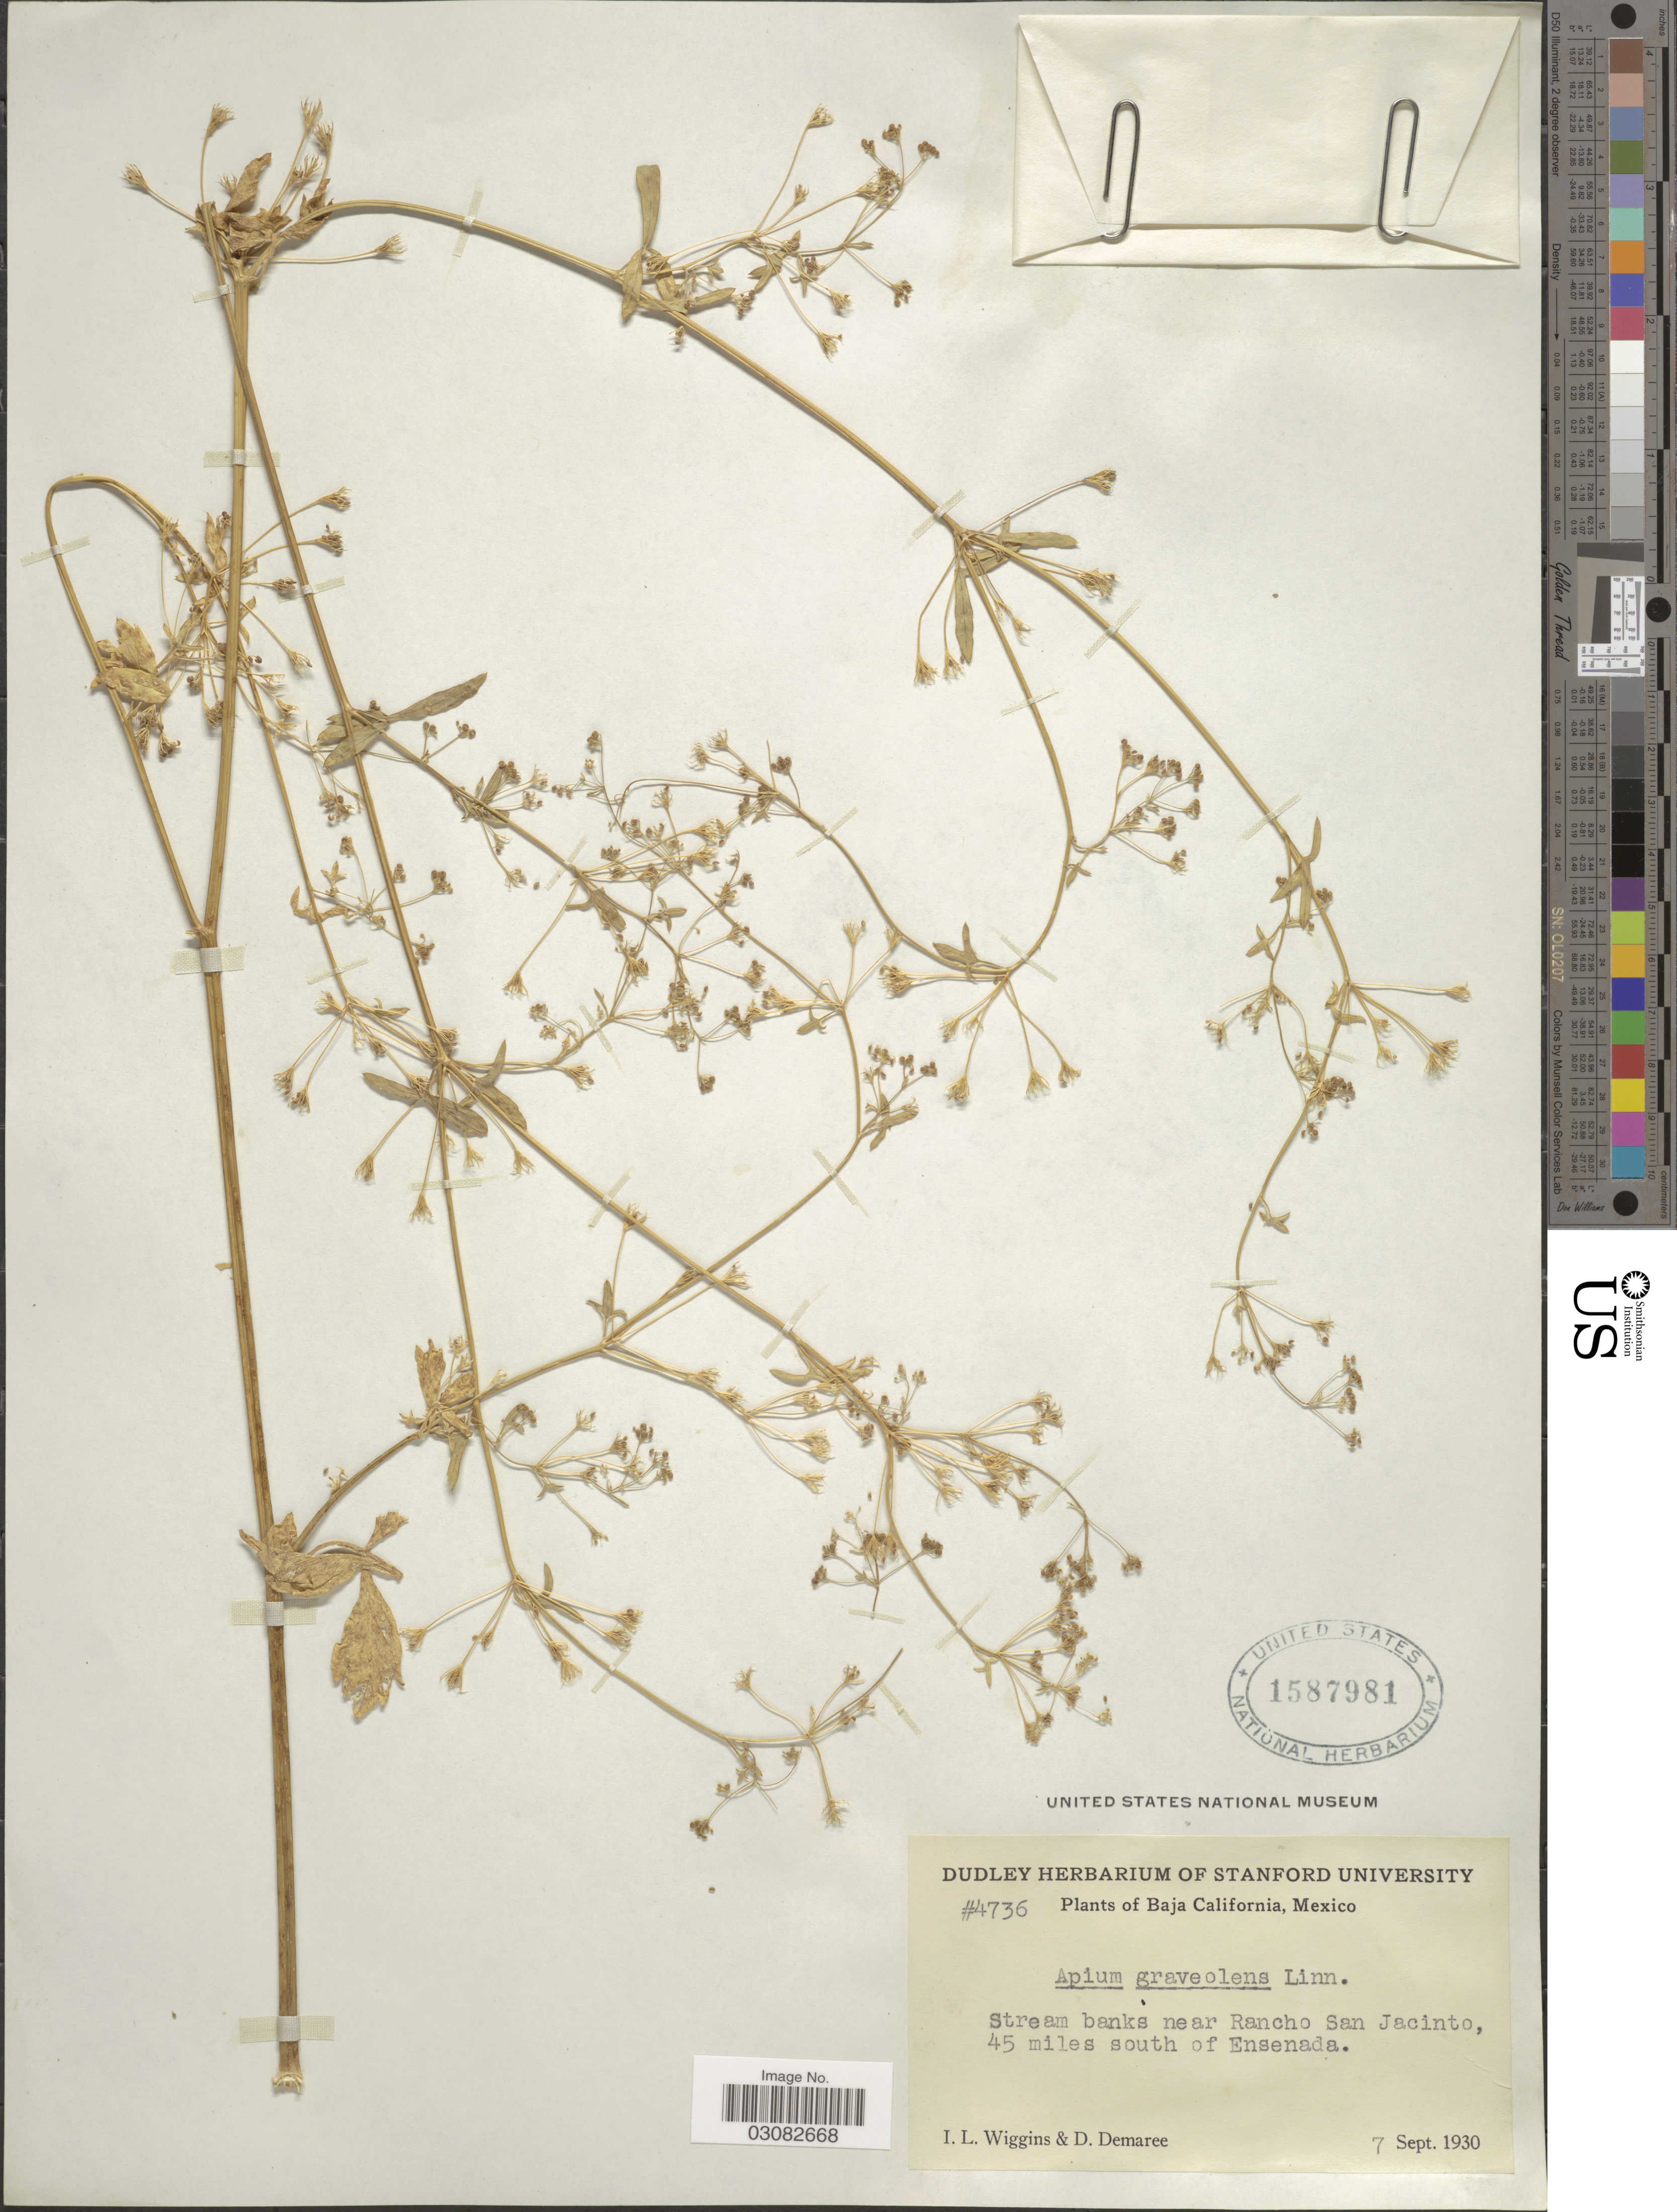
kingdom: Plantae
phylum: Tracheophyta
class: Magnoliopsida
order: Apiales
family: Apiaceae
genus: Apium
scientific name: Apium graveolens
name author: L.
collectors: I. L. Wiggins & D. Demaree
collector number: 4736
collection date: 1930-09-07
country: Mexico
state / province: Baja California Norte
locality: Stream banks near Rancho San Jacinto, 45 miles south of Ensenada.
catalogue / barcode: US 1587981